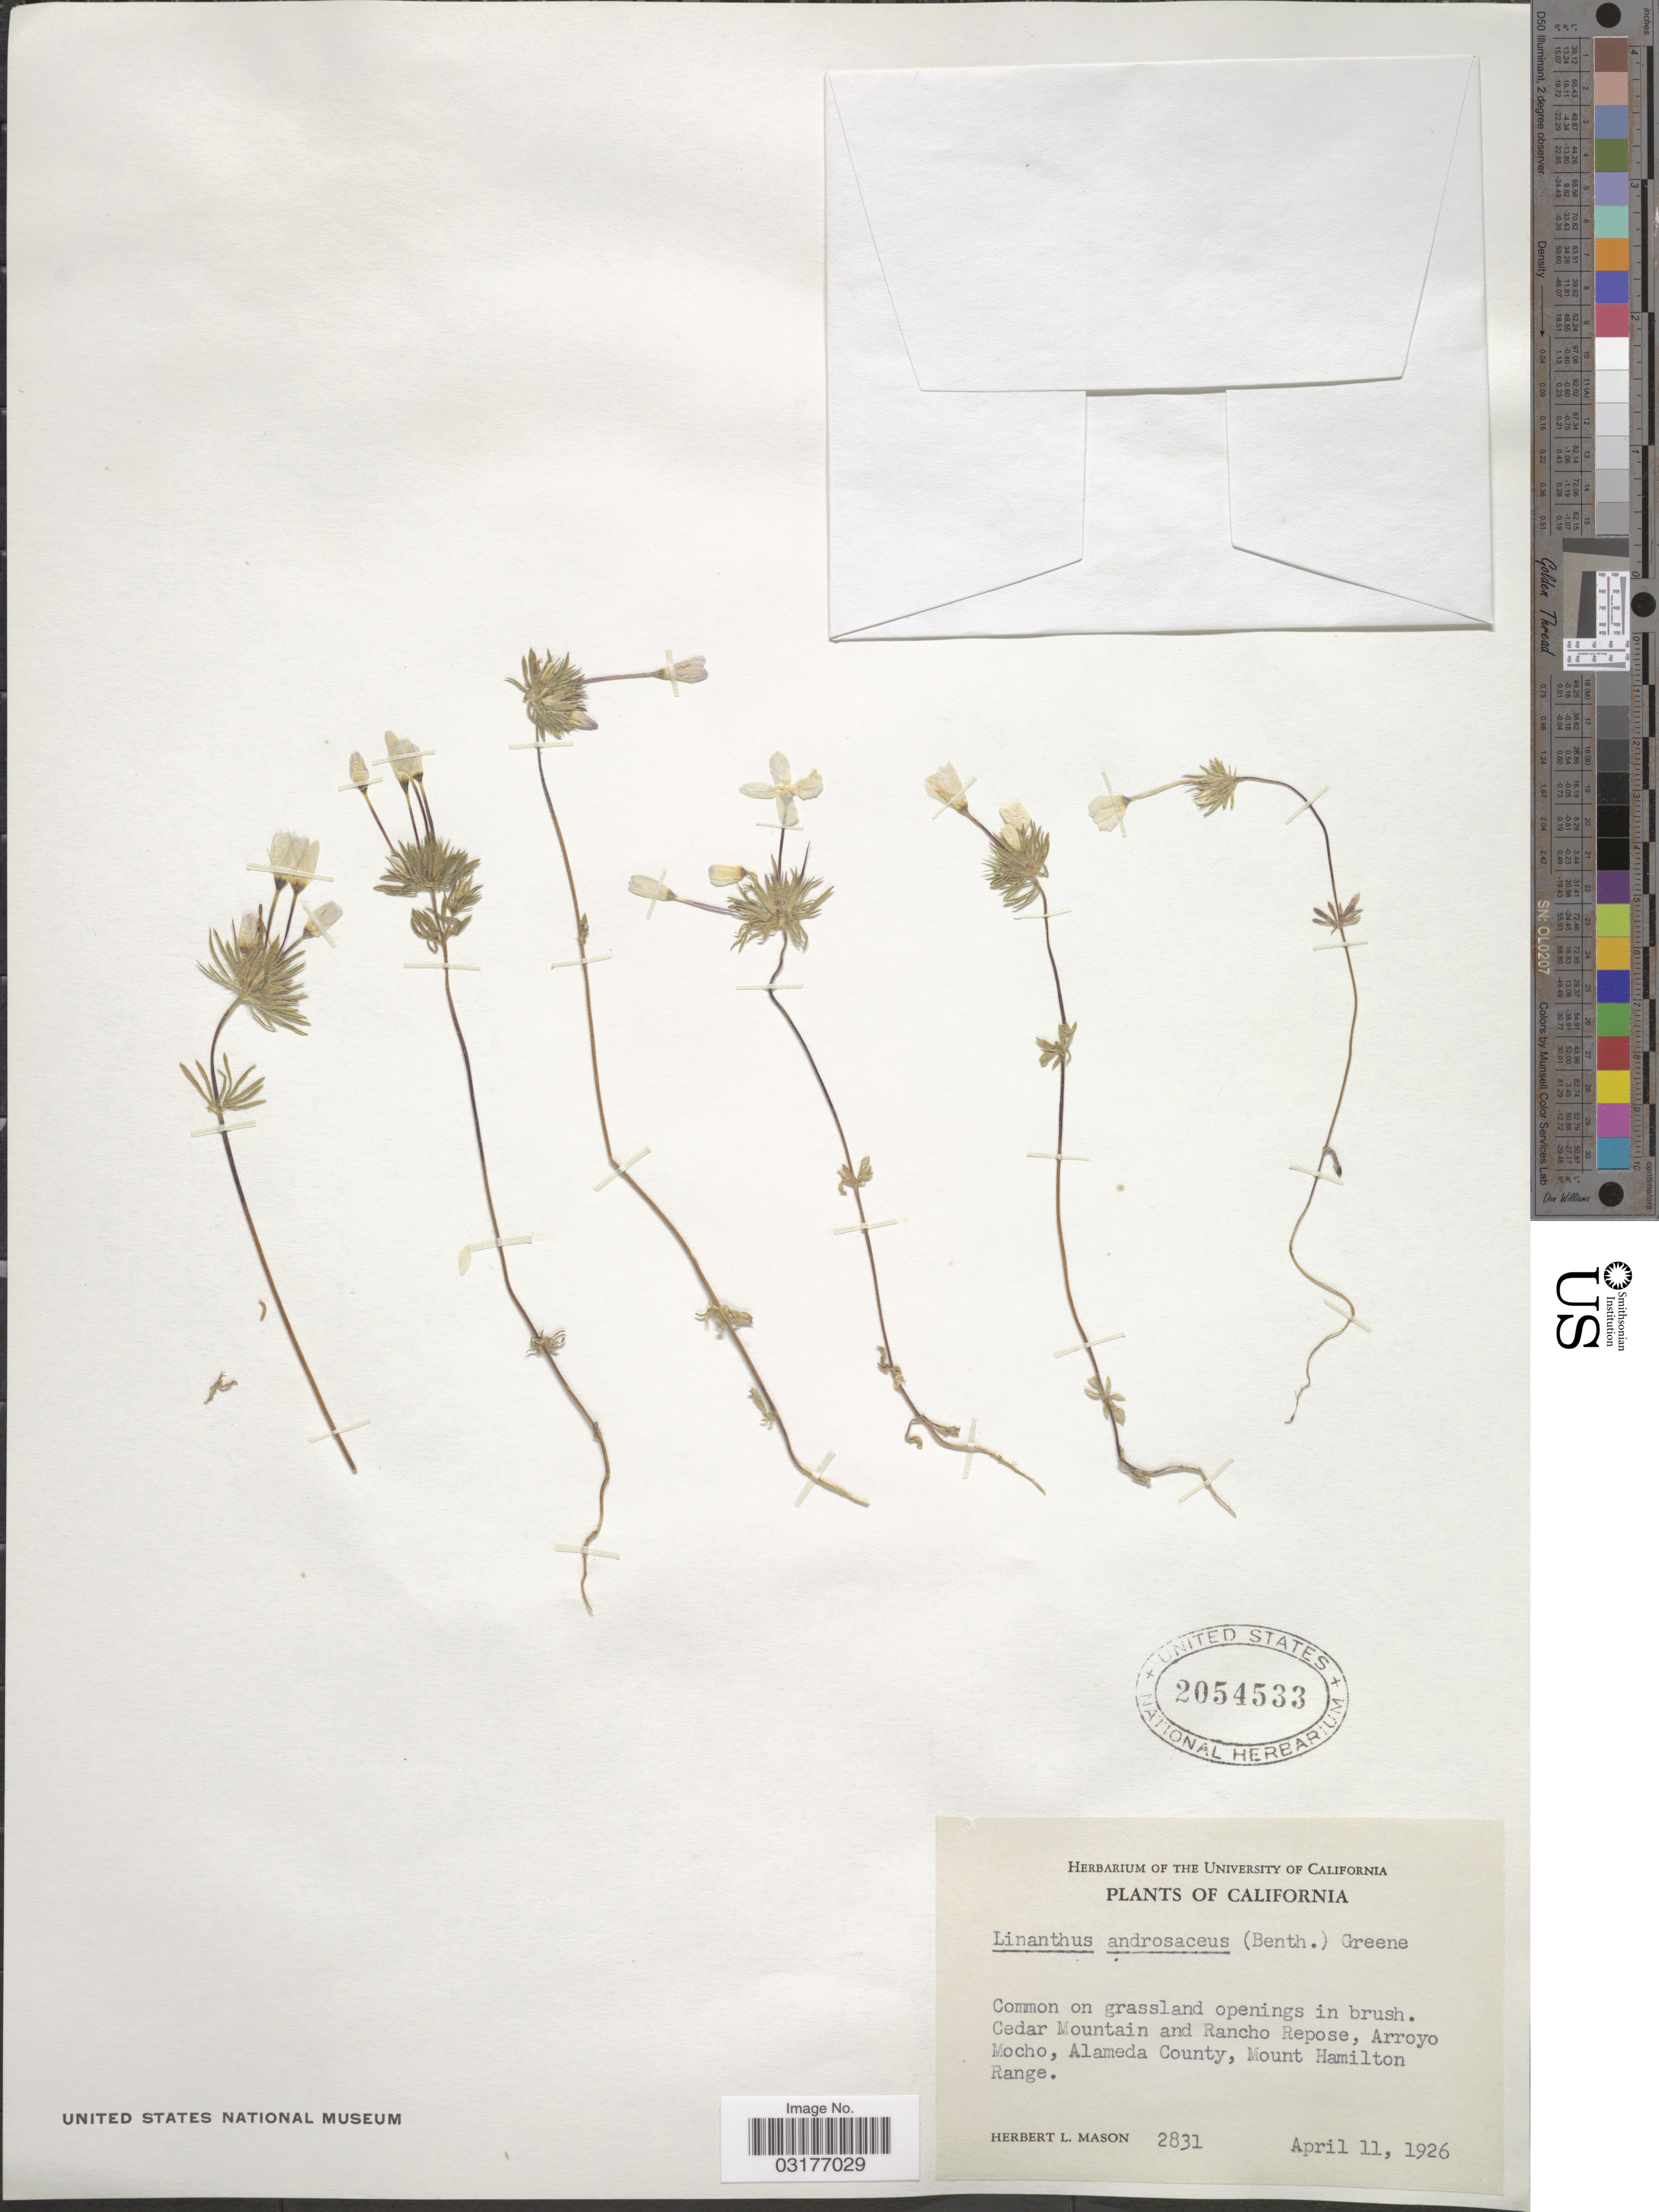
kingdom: Plantae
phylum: Tracheophyta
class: Magnoliopsida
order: Ericales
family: Polemoniaceae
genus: Linanthus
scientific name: Linanthus androsaceus subsp. androsaceus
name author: (Benth.) Greene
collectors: H. L. Mason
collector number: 2831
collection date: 1926-04-11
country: United States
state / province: California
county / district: Alameda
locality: Cedar Mountain and Rancho Repose, Arroyo Mocho, Alameda County, Mount Hamilton Range.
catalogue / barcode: US 2054533